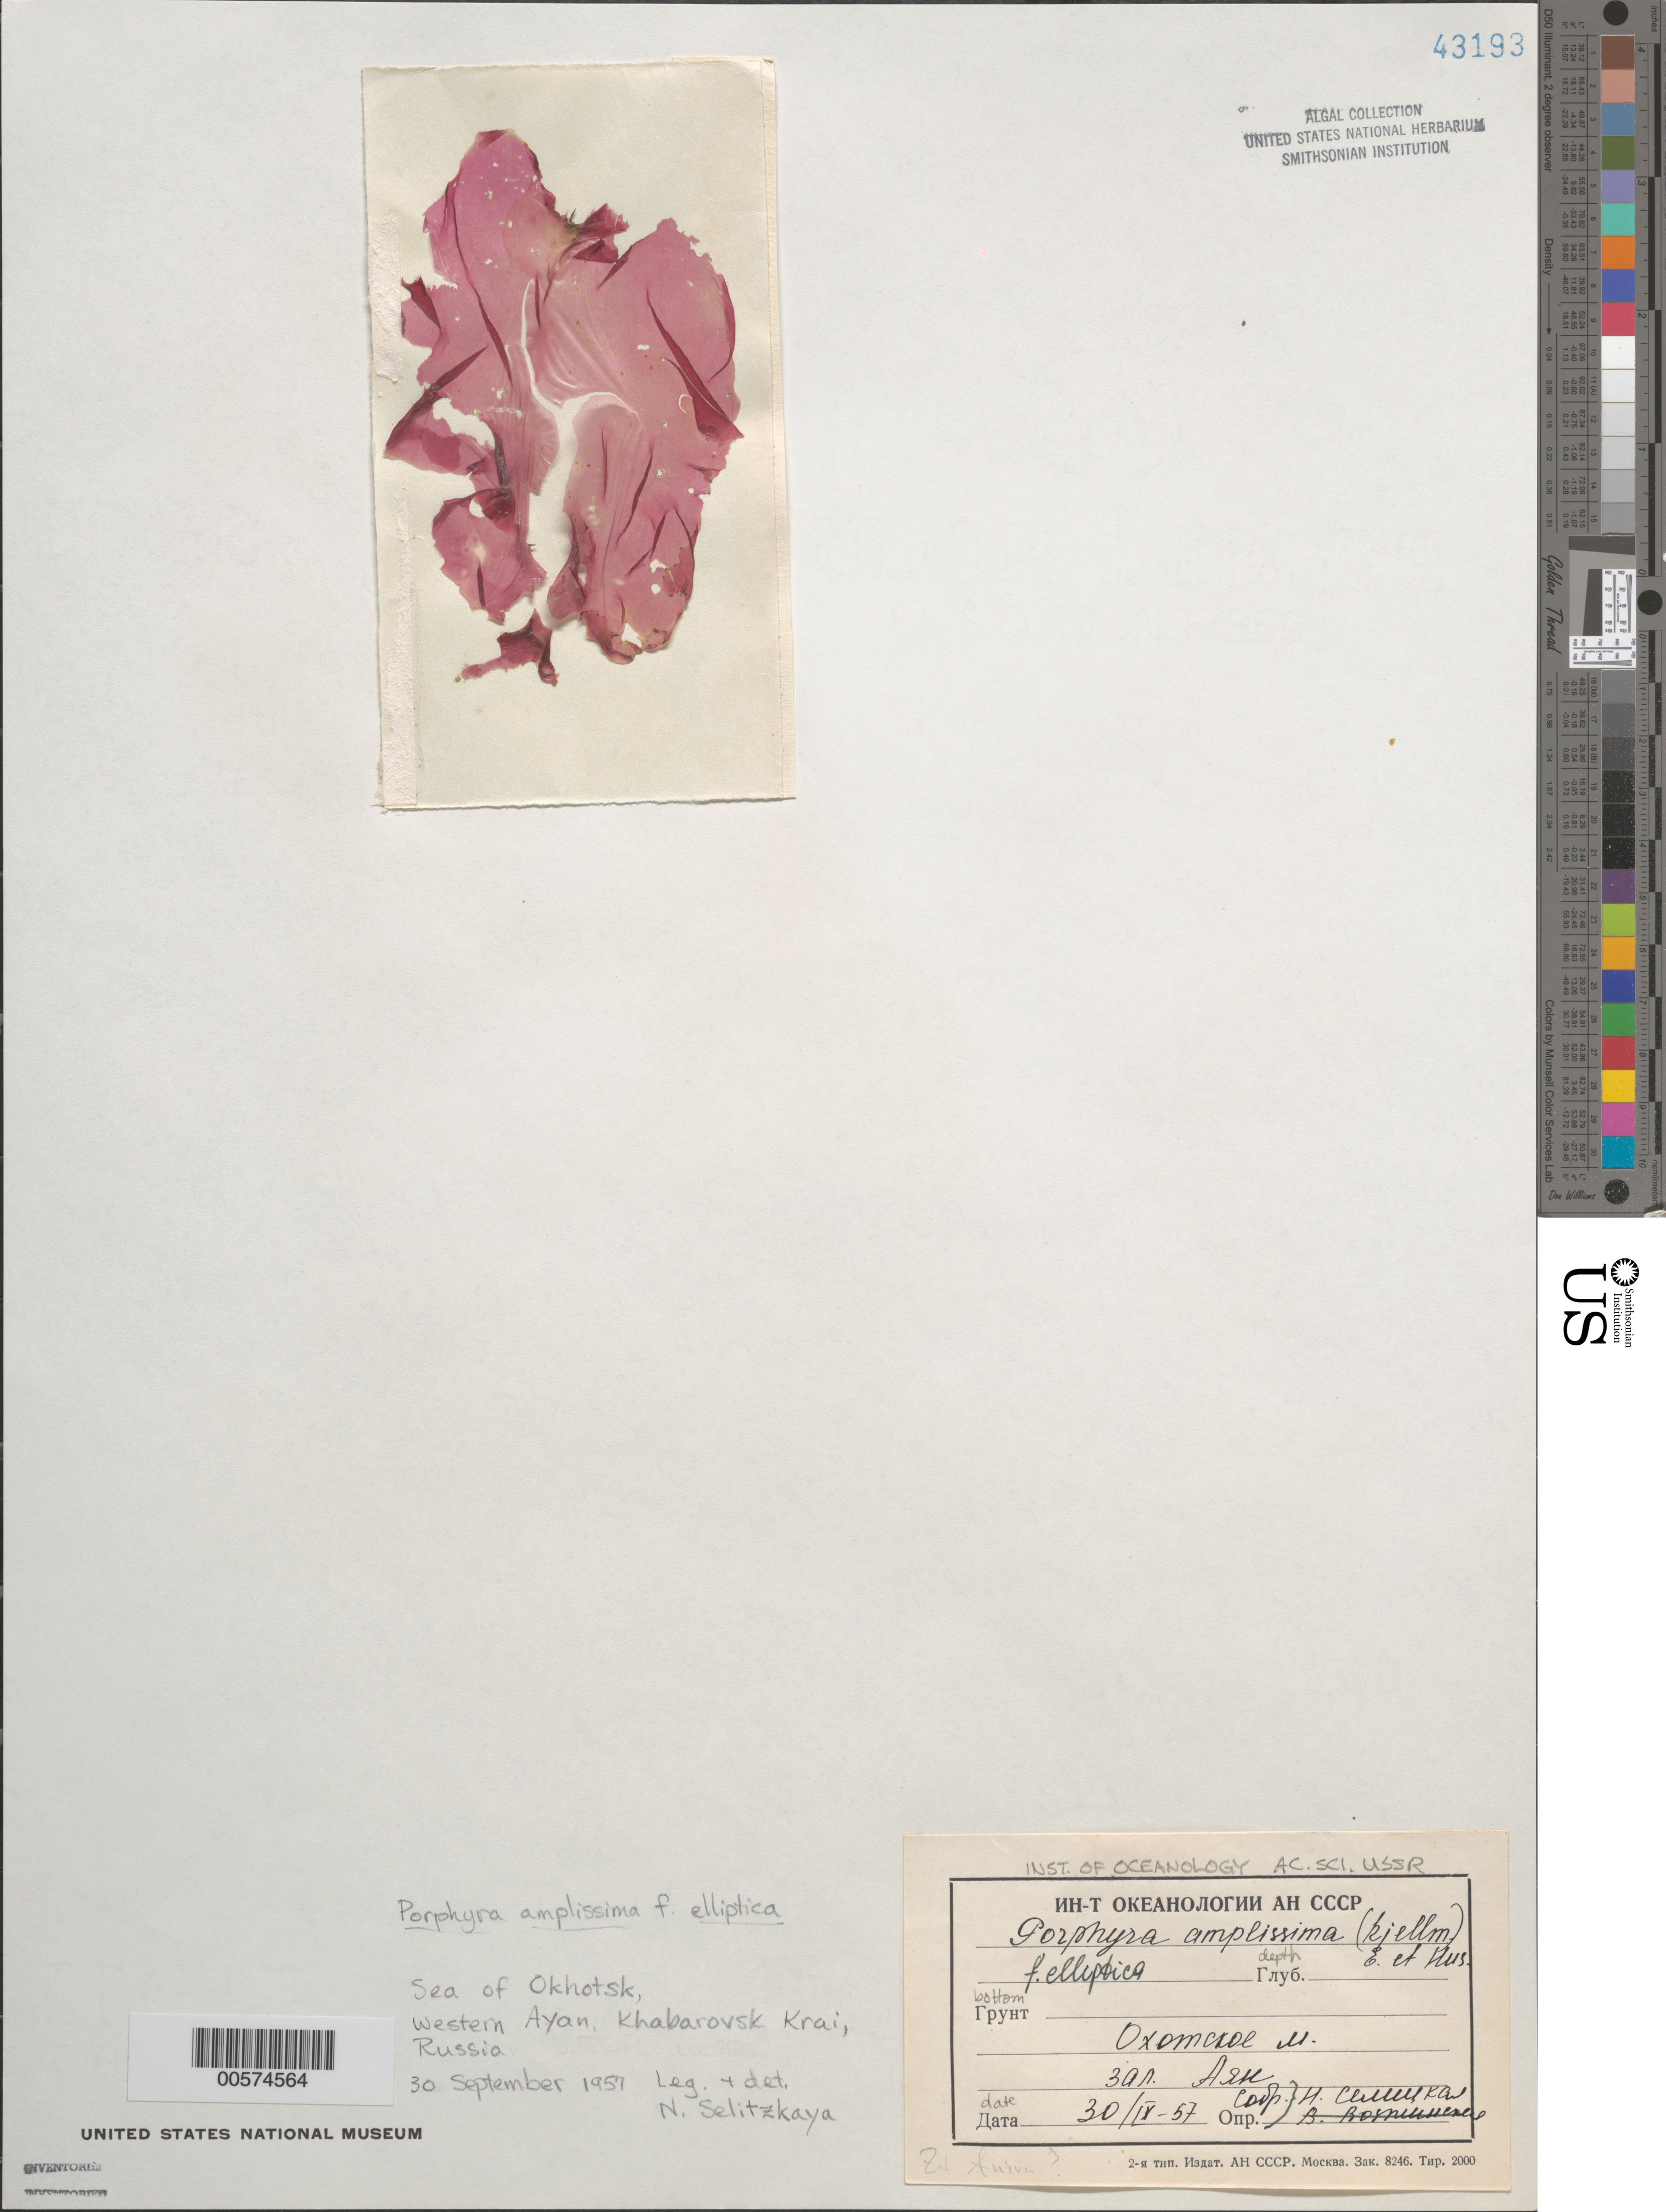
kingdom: Plantae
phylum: Rhodophyta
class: Bangiophyceae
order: Bangiales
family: Bangiaceae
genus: Wildemania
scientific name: Wildemania amplissima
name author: (Kjellm.) Foslie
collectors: N. Selitzkaya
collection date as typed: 30 Sep 1957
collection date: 1957-09-30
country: Russian Federation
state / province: Khabarovsk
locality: Western Ayan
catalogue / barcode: US 43193